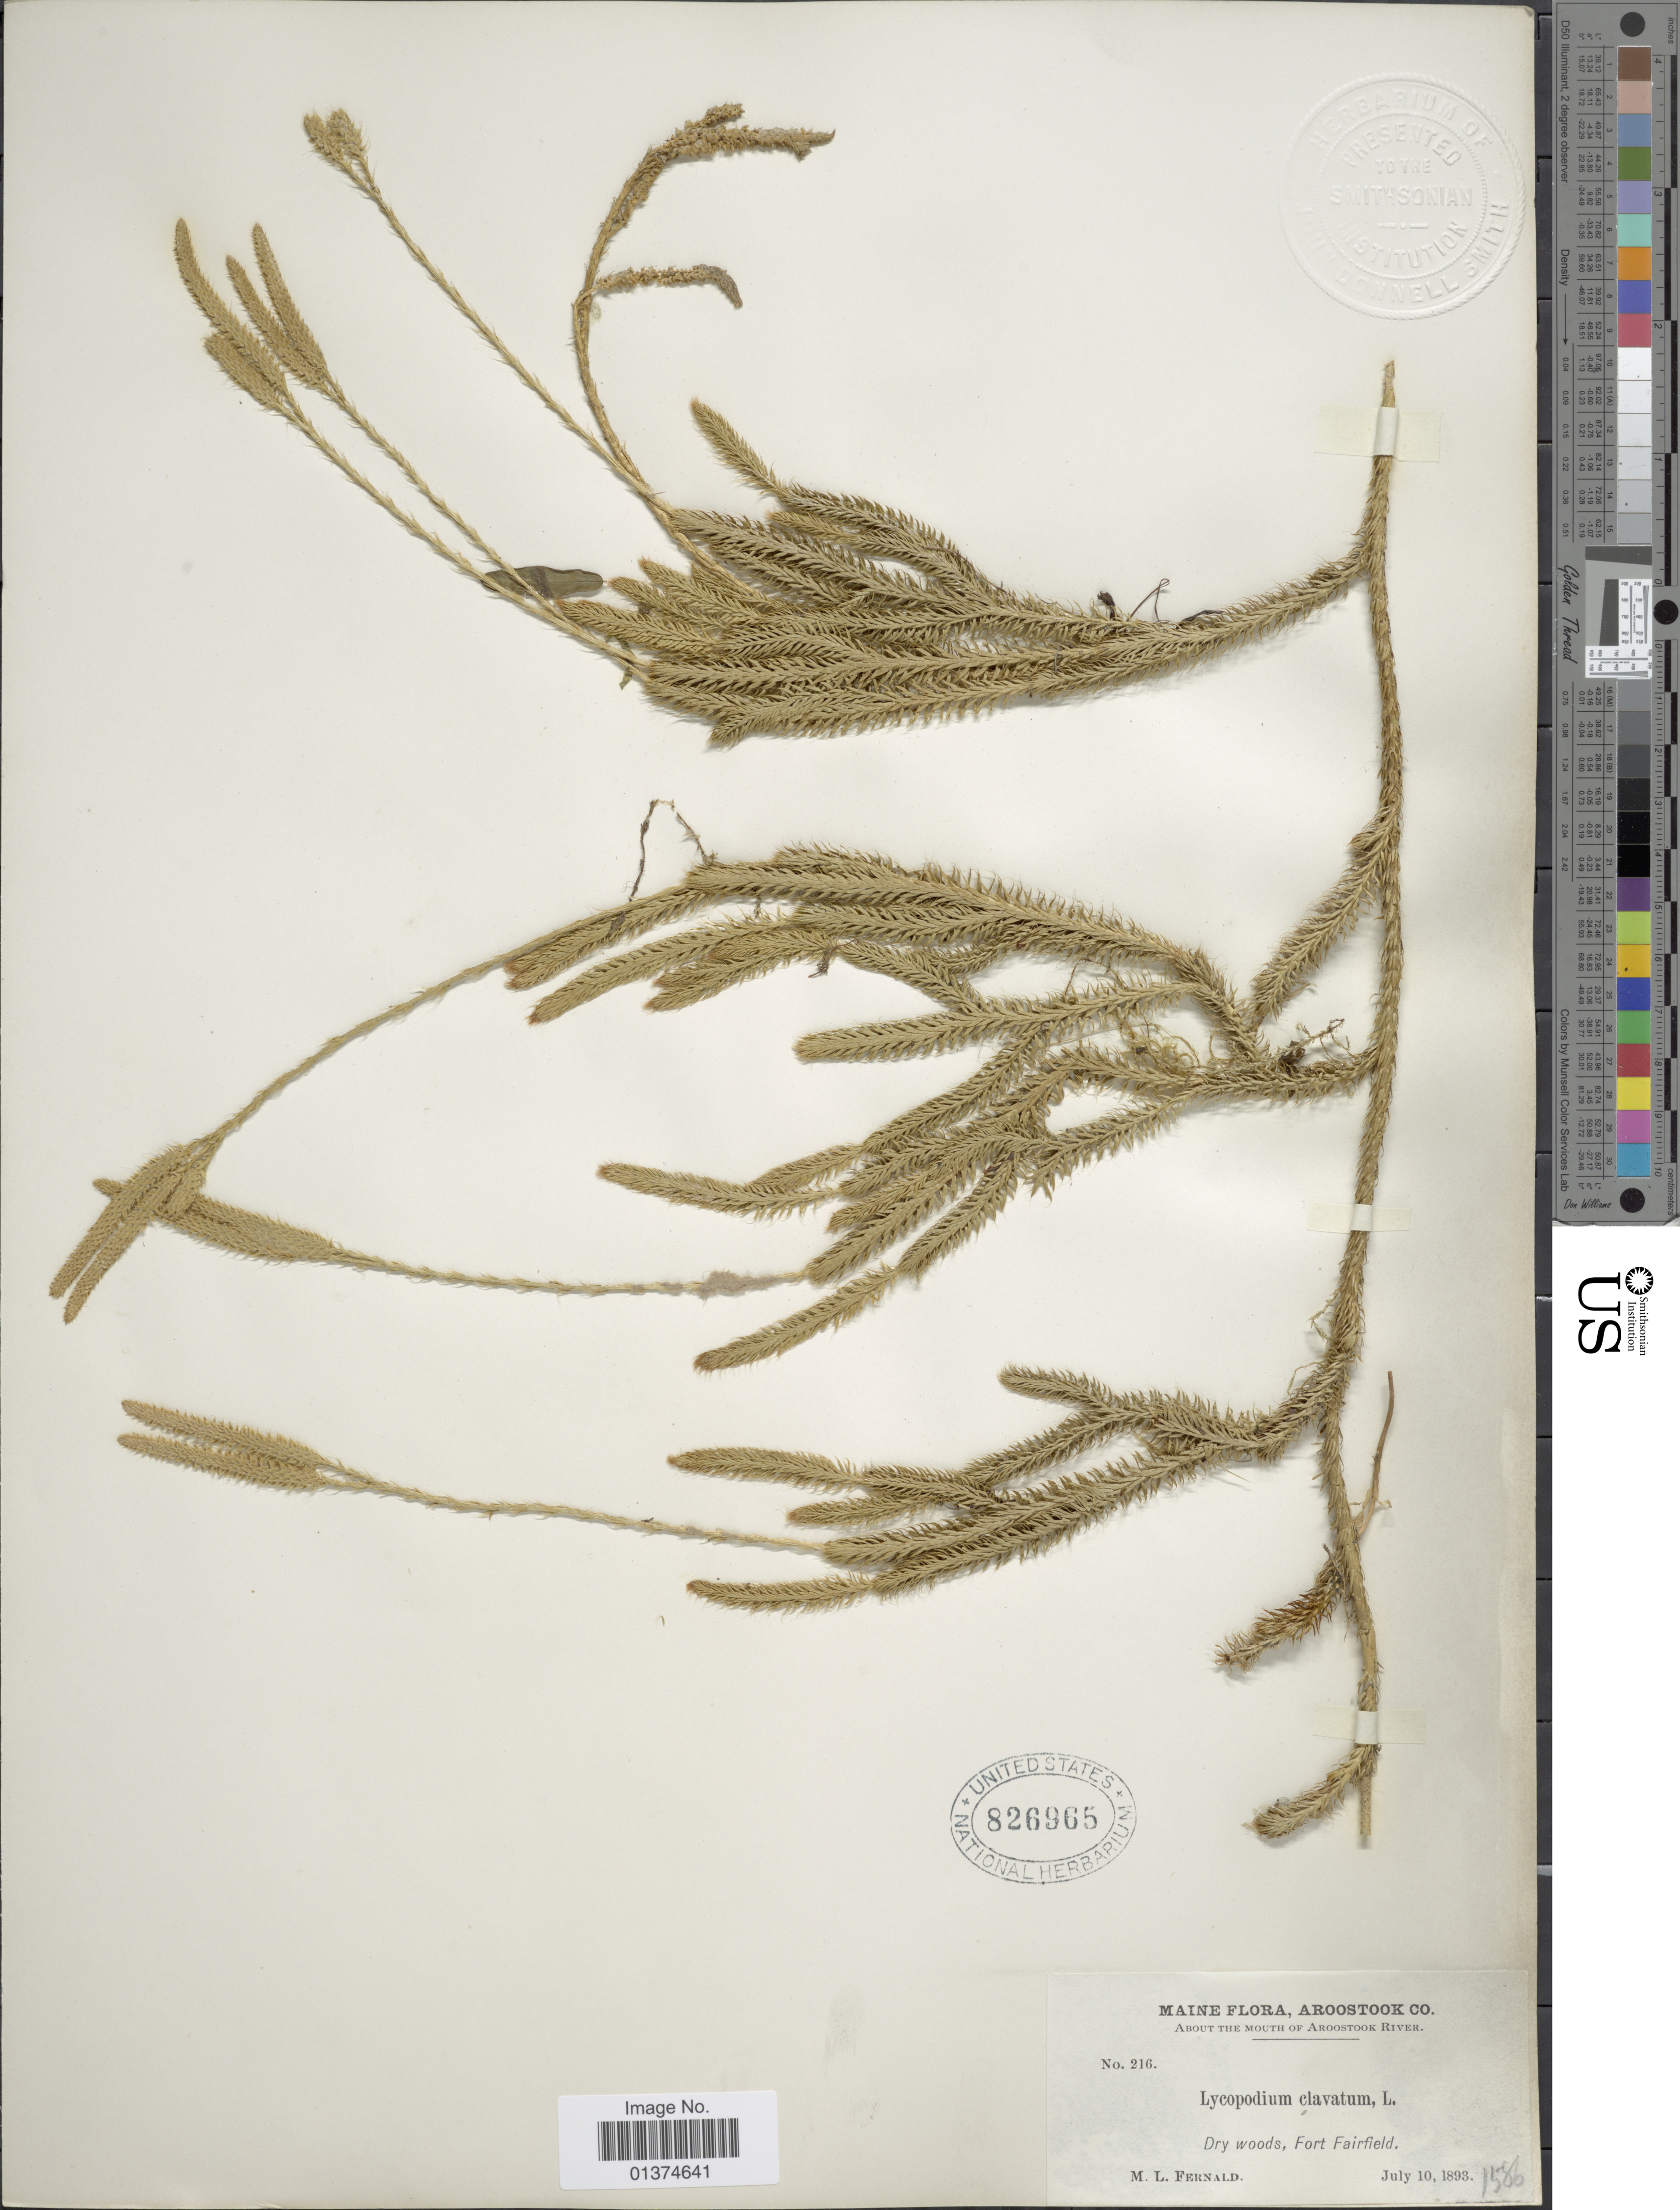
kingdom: Plantae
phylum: Tracheophyta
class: Lycopodiopsida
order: Lycopodiales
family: Lycopodiaceae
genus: Lycopodium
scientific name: Lycopodium clavatum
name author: L.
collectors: M. L. Fernald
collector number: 216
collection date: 1893-07-10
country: United States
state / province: Maine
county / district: Aroostook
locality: About the Mouth of Aroostook River, Dry woods, Fort Fairfield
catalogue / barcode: US 826965